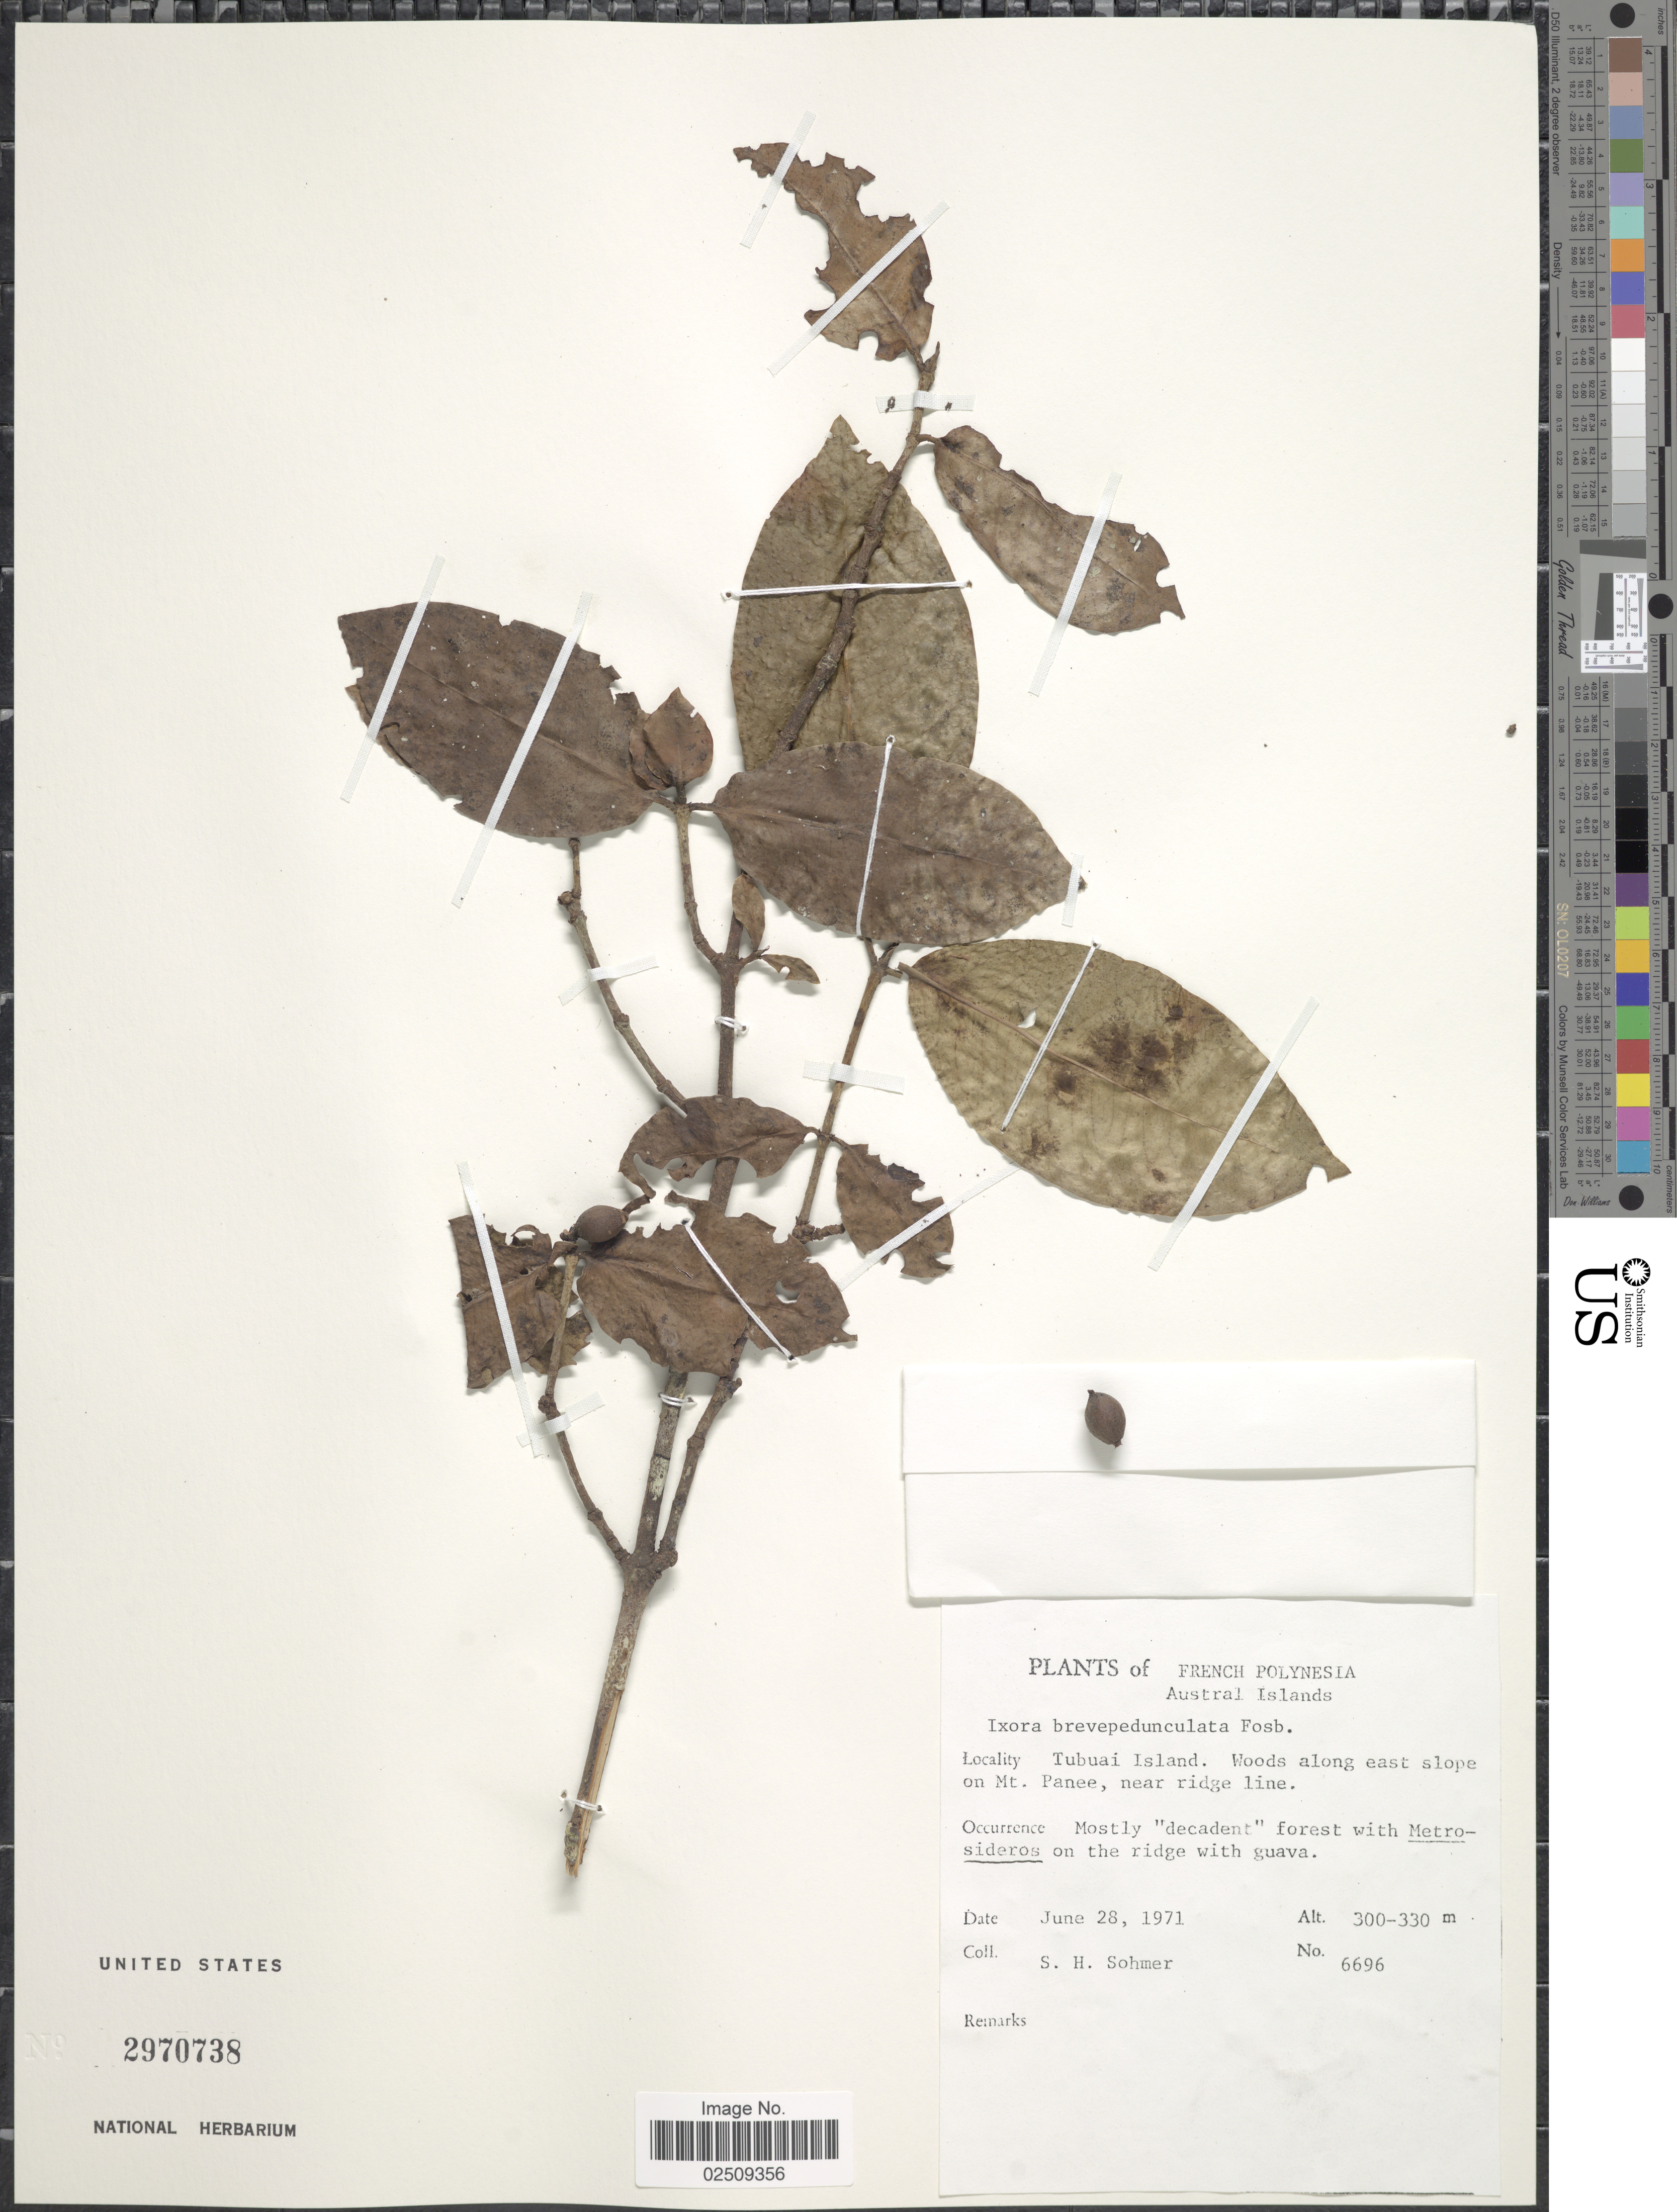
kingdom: Plantae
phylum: Tracheophyta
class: Magnoliopsida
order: Gentianales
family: Rubiaceae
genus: Ixora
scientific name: Ixora brevipedunculata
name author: Fosberg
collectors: S. H. Sohmer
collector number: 6696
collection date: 1971-06-28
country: French Polynesia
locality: Austral Islands. Tubuai Island. Woods along east slope on Mt. Panee, near ridge line.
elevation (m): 300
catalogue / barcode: US 2970738